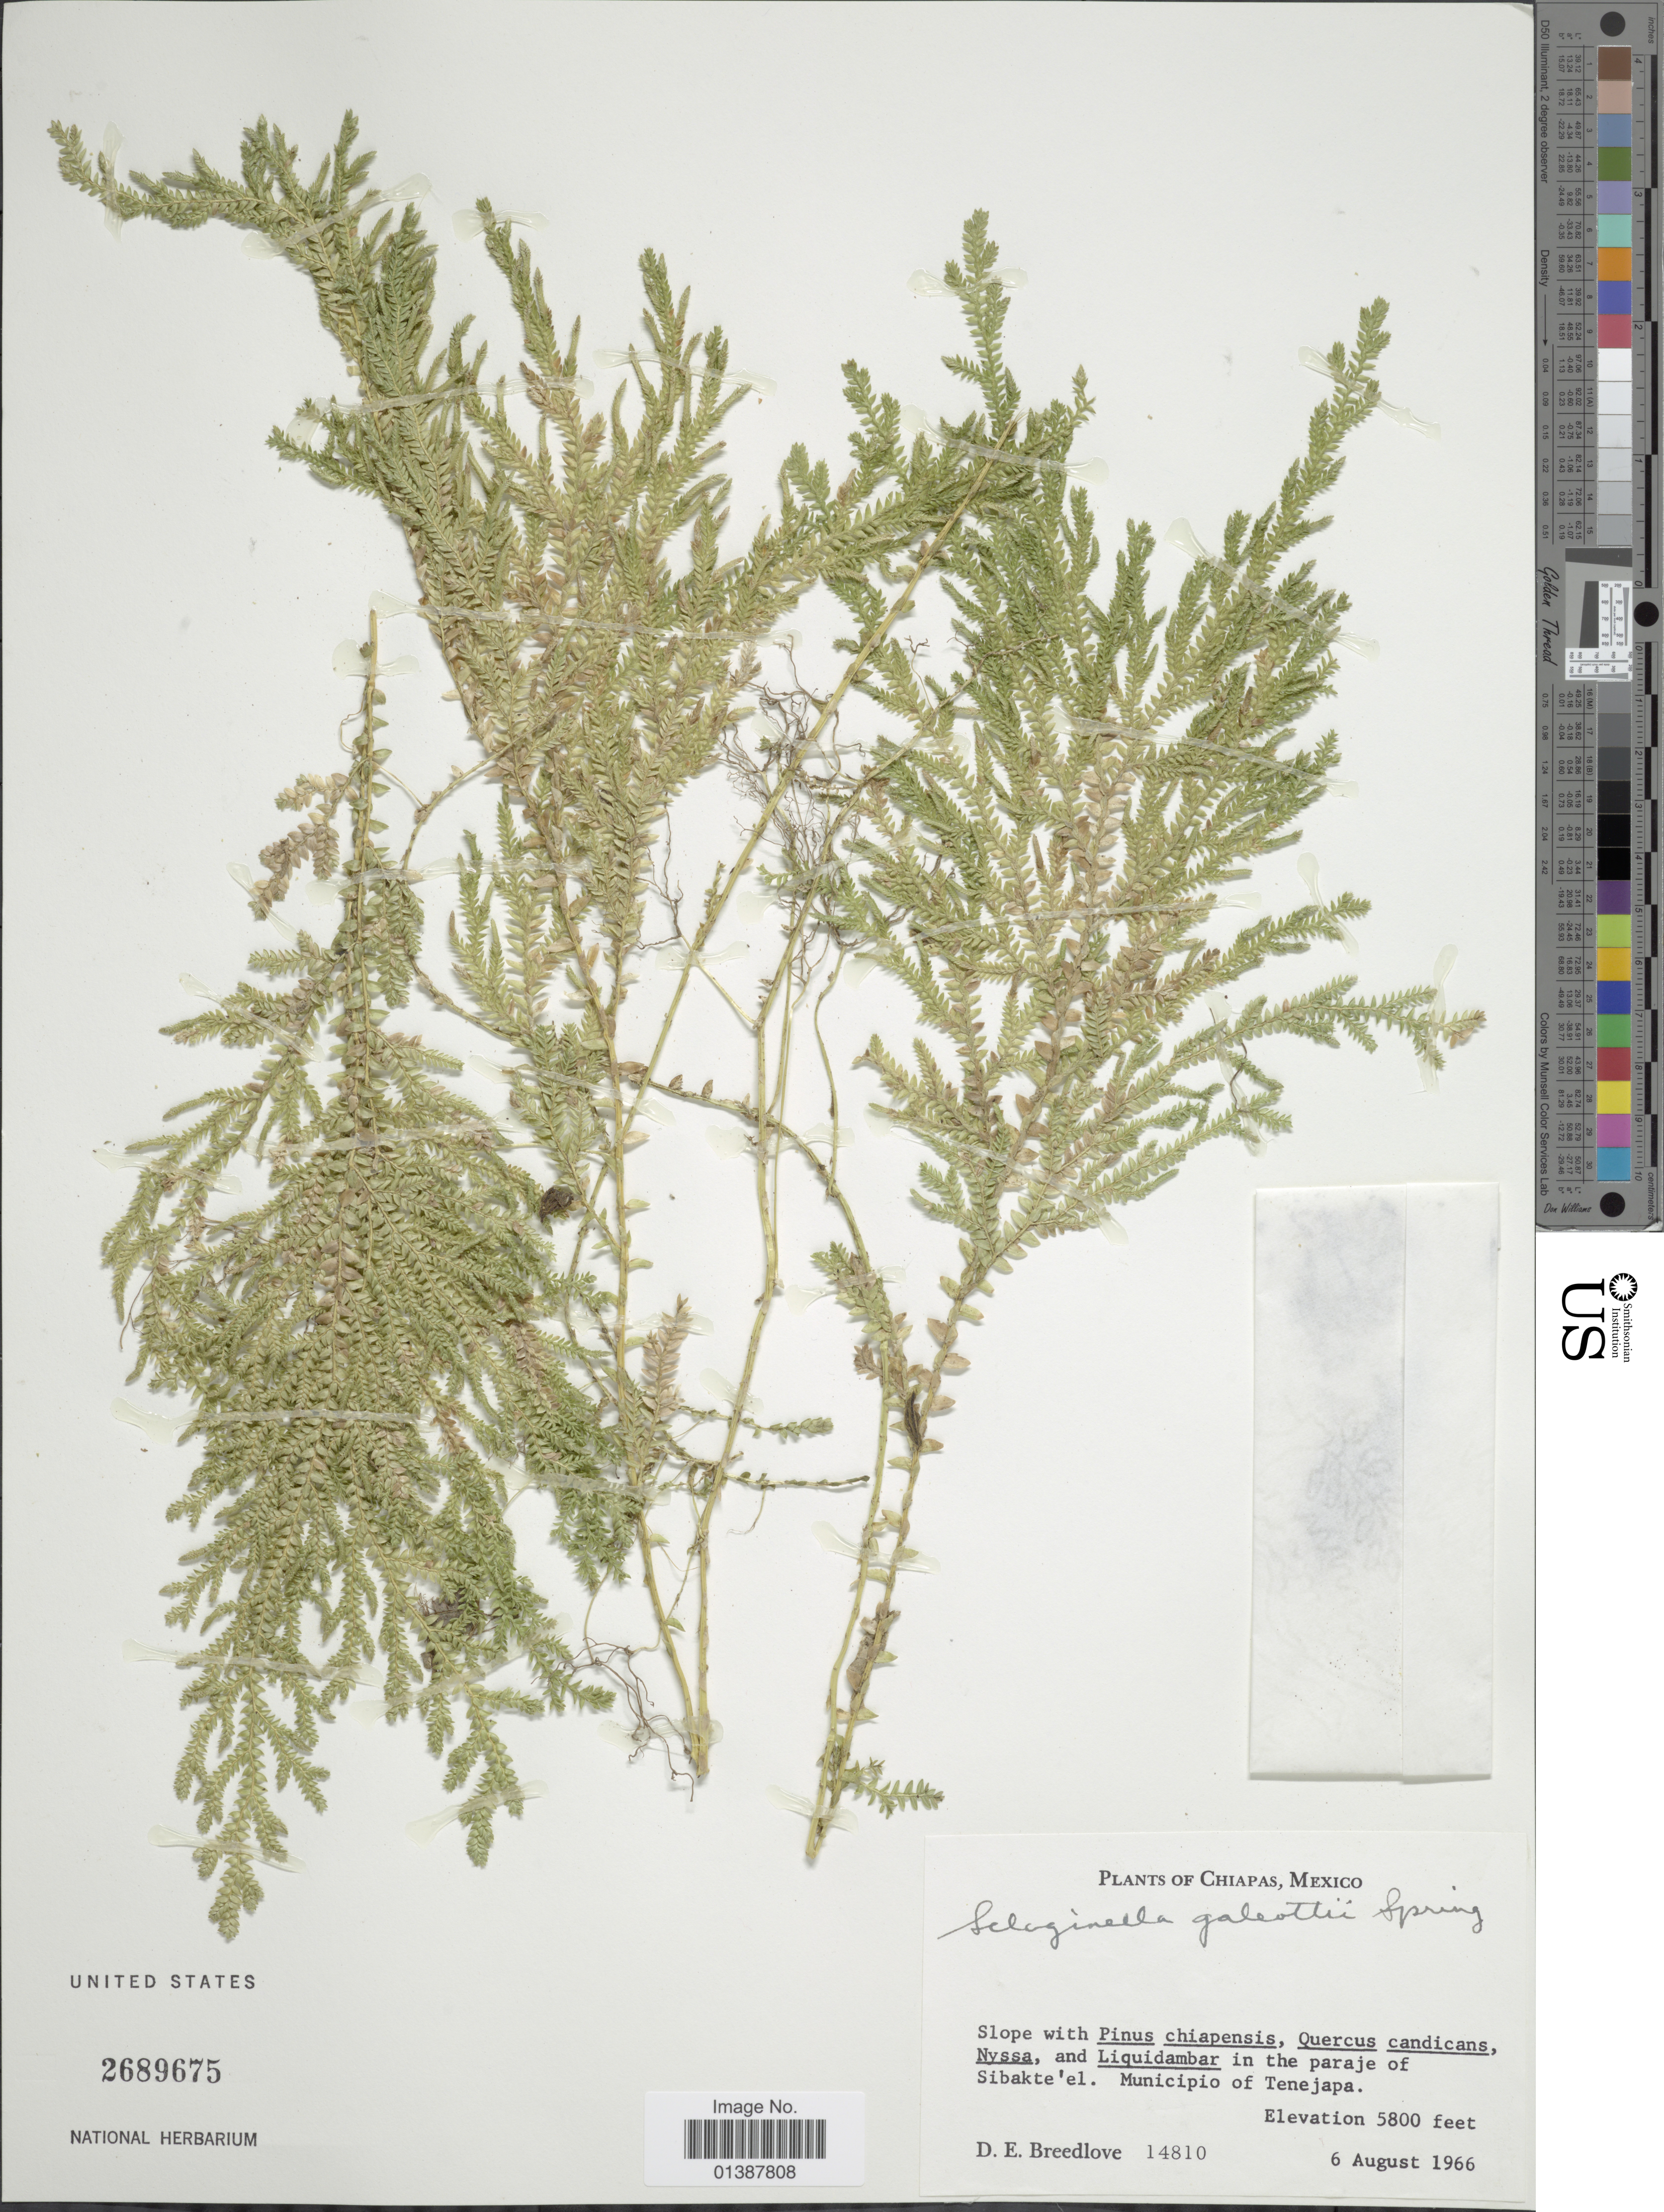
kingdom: Plantae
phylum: Tracheophyta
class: Lycopodiopsida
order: Selaginellales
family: Selaginellaceae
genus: Selaginella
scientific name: Selaginella galeottii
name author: Spring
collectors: D. E. Breedlove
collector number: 14810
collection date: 1966-08-06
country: Mexico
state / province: Chiapas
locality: In the paraje of Sibakte'el Municipio of Tenejapa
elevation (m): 1768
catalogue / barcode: US 2689675